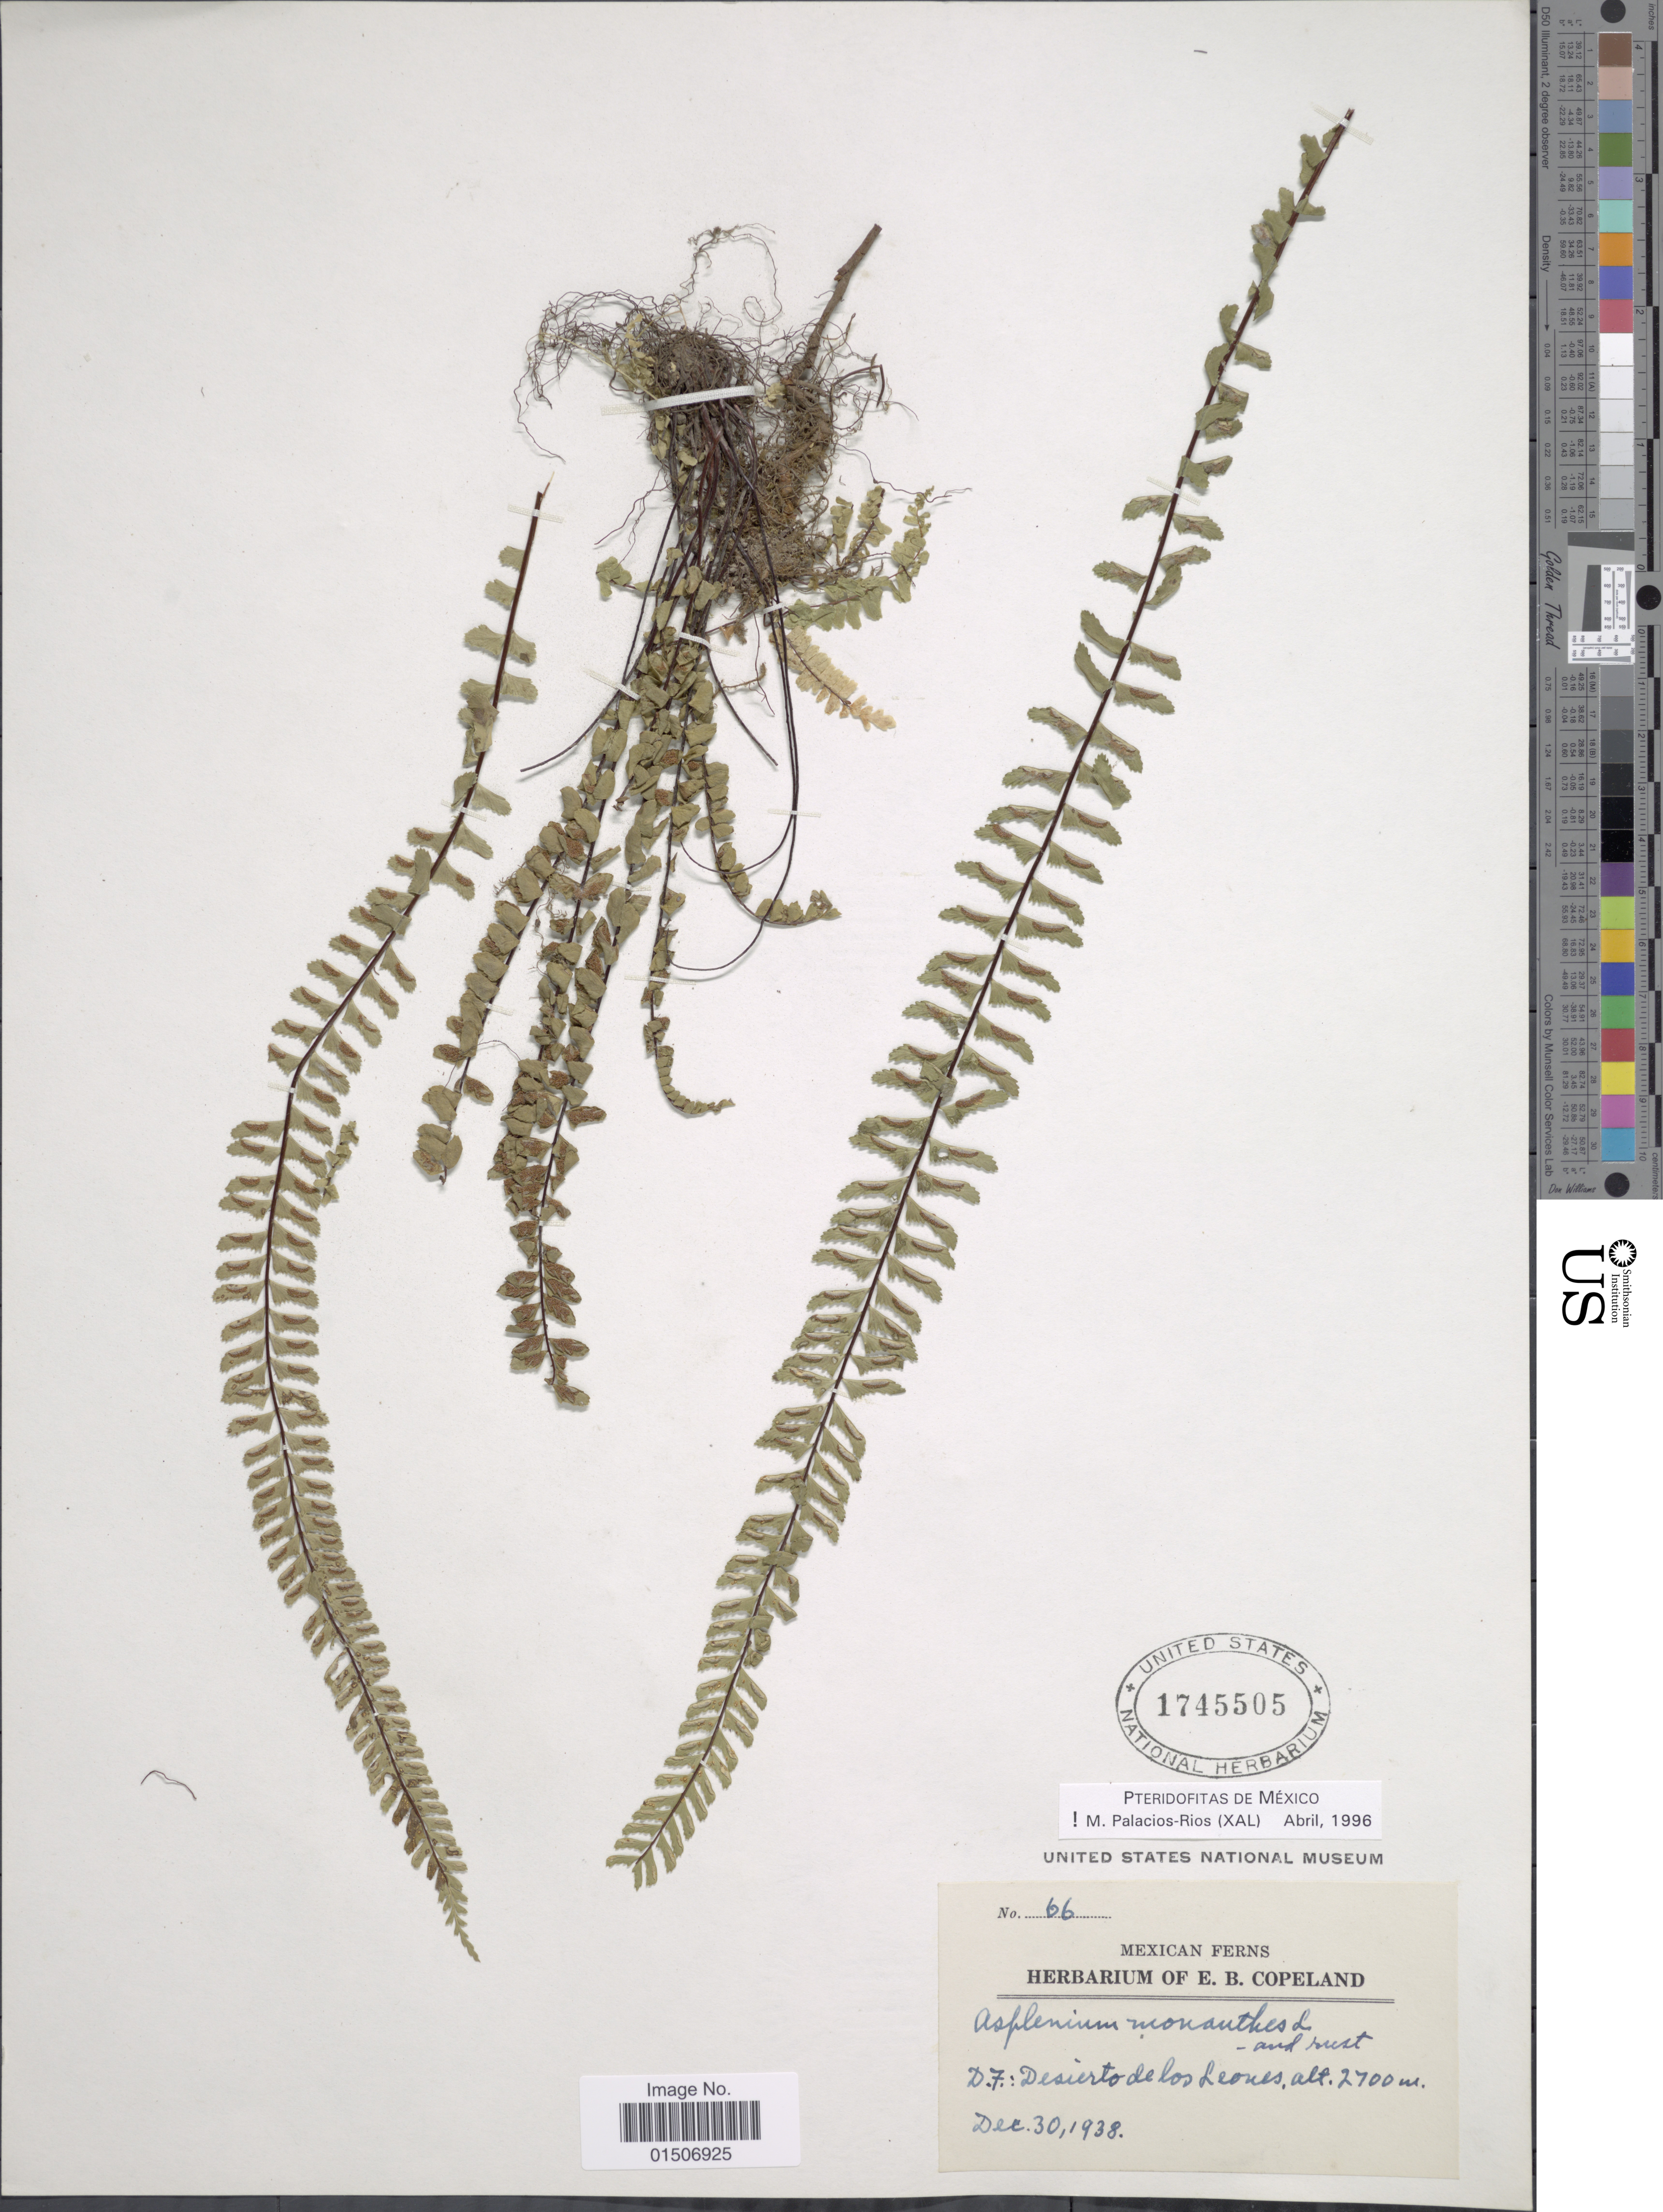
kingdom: Plantae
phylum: Tracheophyta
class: Polypodiopsida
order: Polypodiales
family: Aspleniaceae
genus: Asplenium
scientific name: Asplenium monanthes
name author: L.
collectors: ex herb. E. B. Copeland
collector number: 66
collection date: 1938-12-30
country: Mexico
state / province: Distrito Federal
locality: D.F.: Desierto de los Leones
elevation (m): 2700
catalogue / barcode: US 1745505